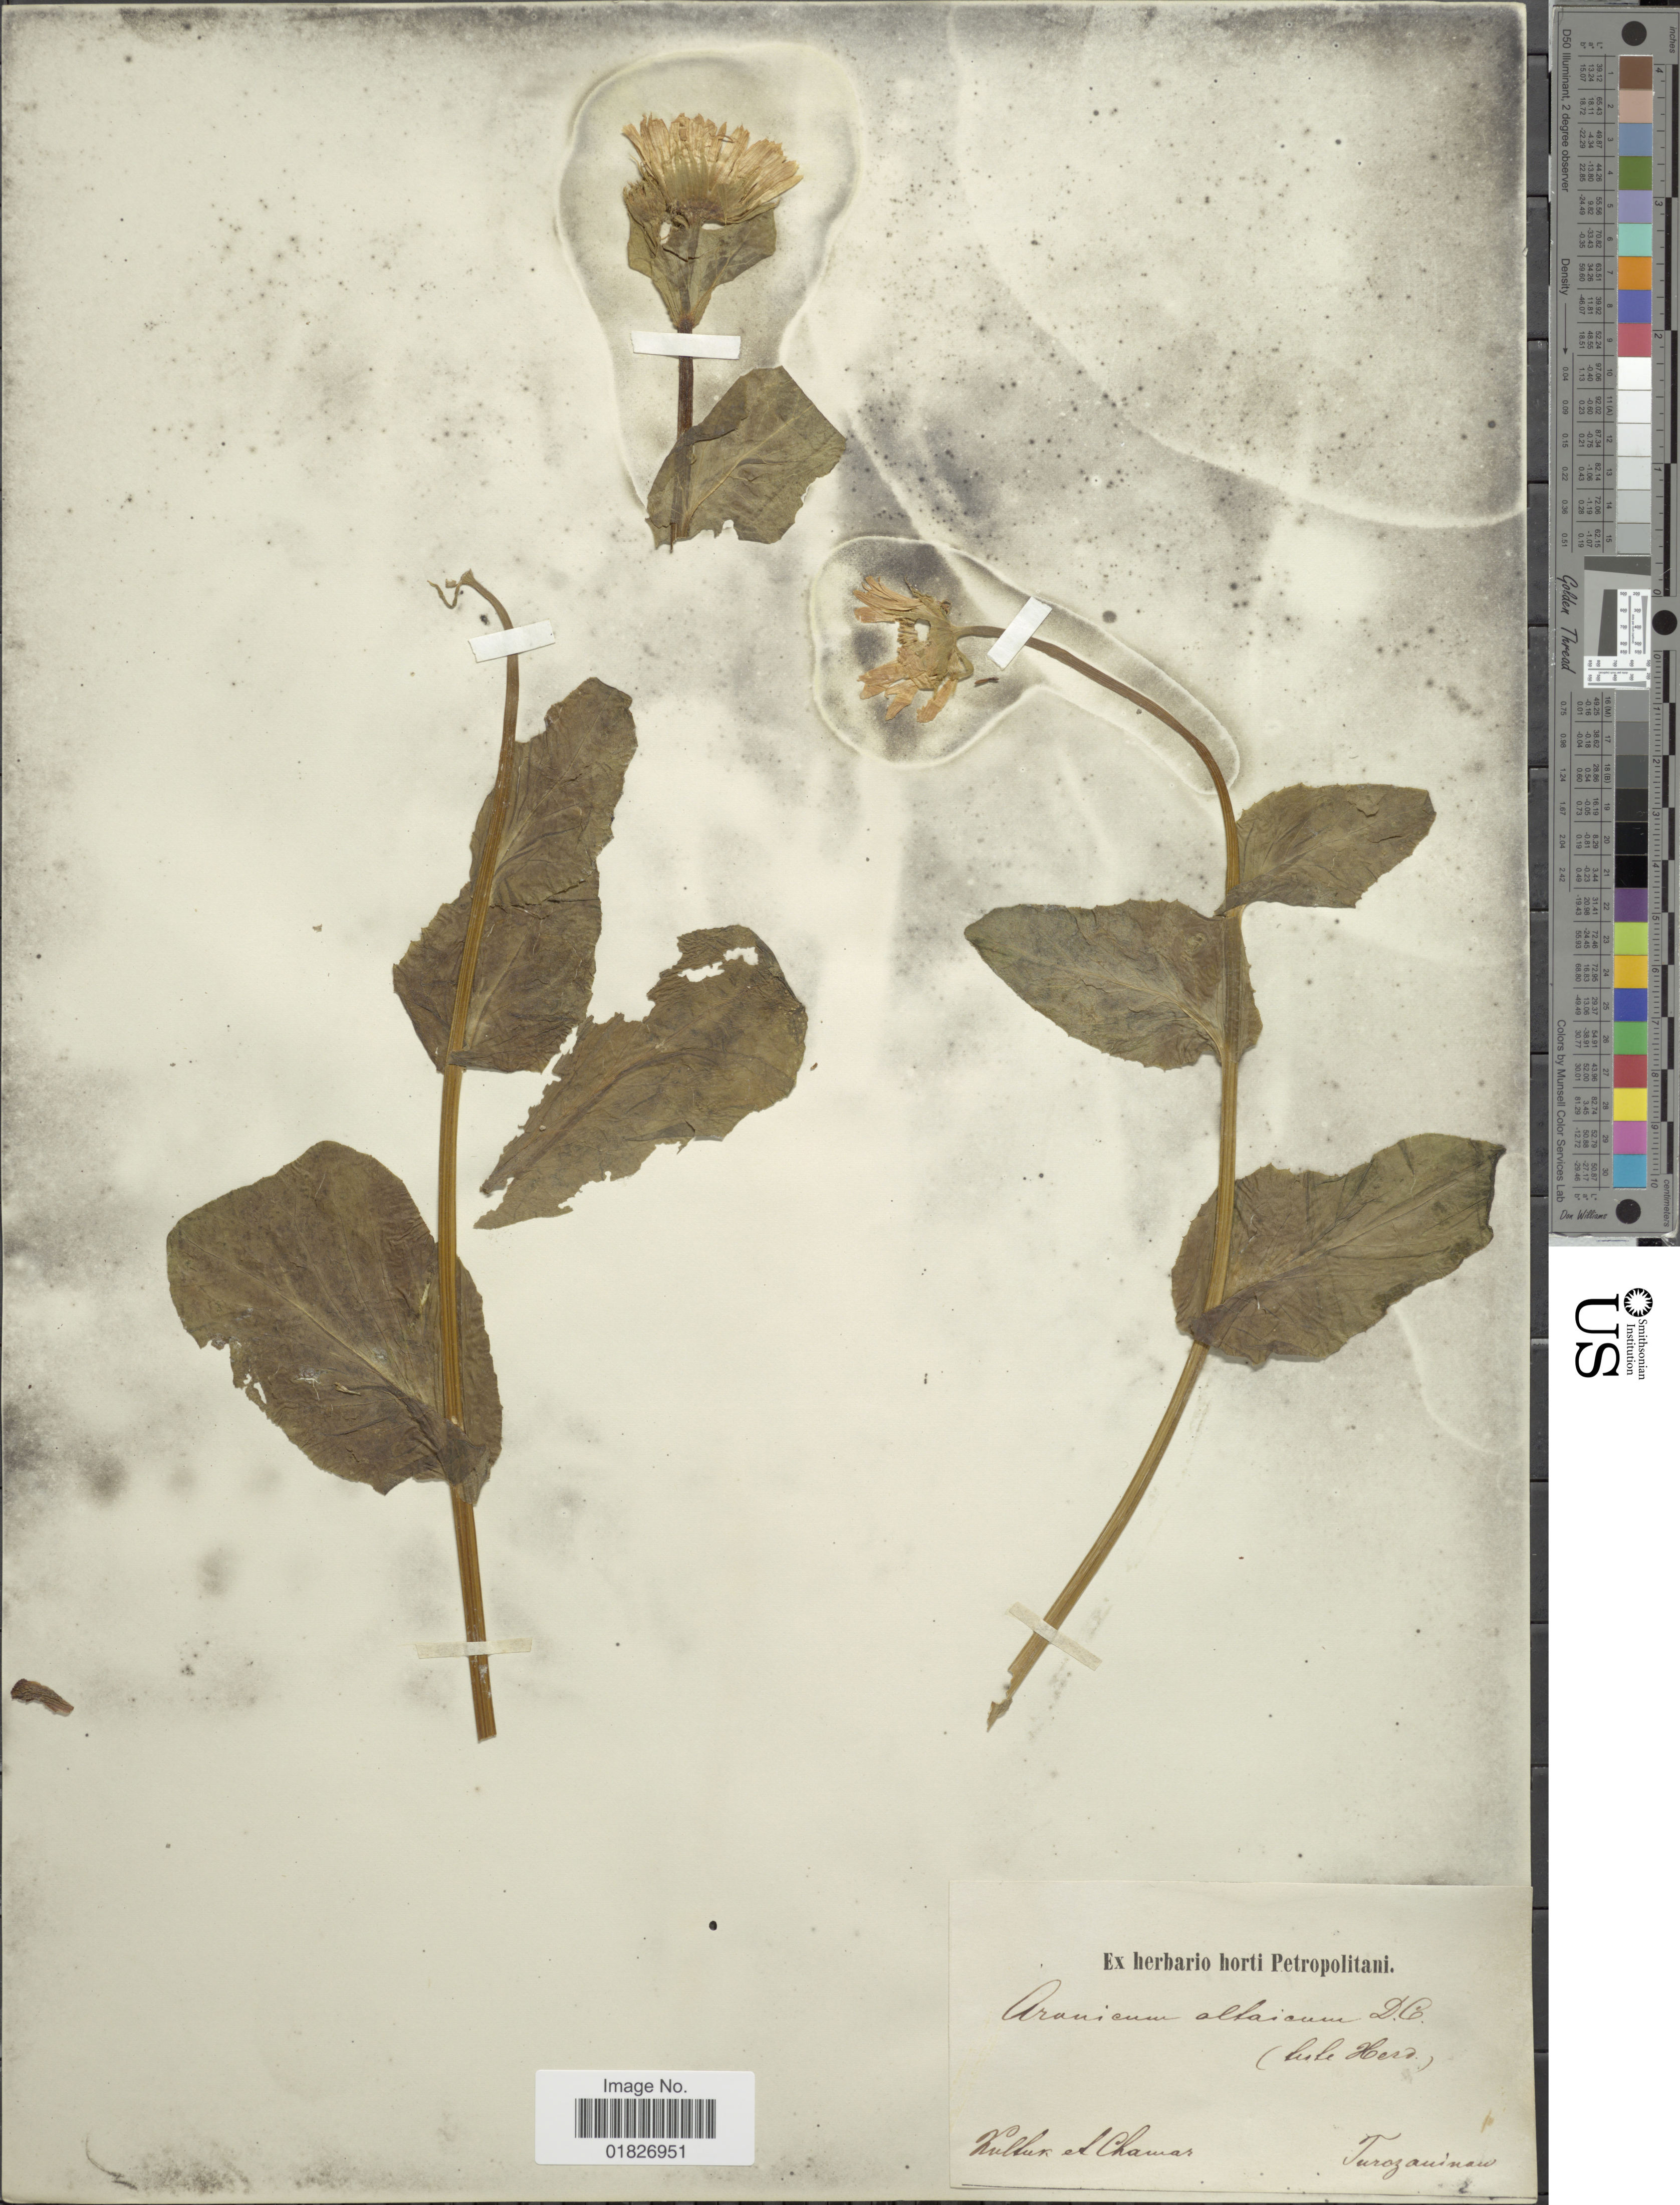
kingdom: Plantae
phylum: Tracheophyta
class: Magnoliopsida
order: Asterales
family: Asteraceae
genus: Doronicum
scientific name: Doronicum atlaicum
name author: Pall.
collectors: Turczaninov & -. Chamas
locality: Turazaninan [interpreted]